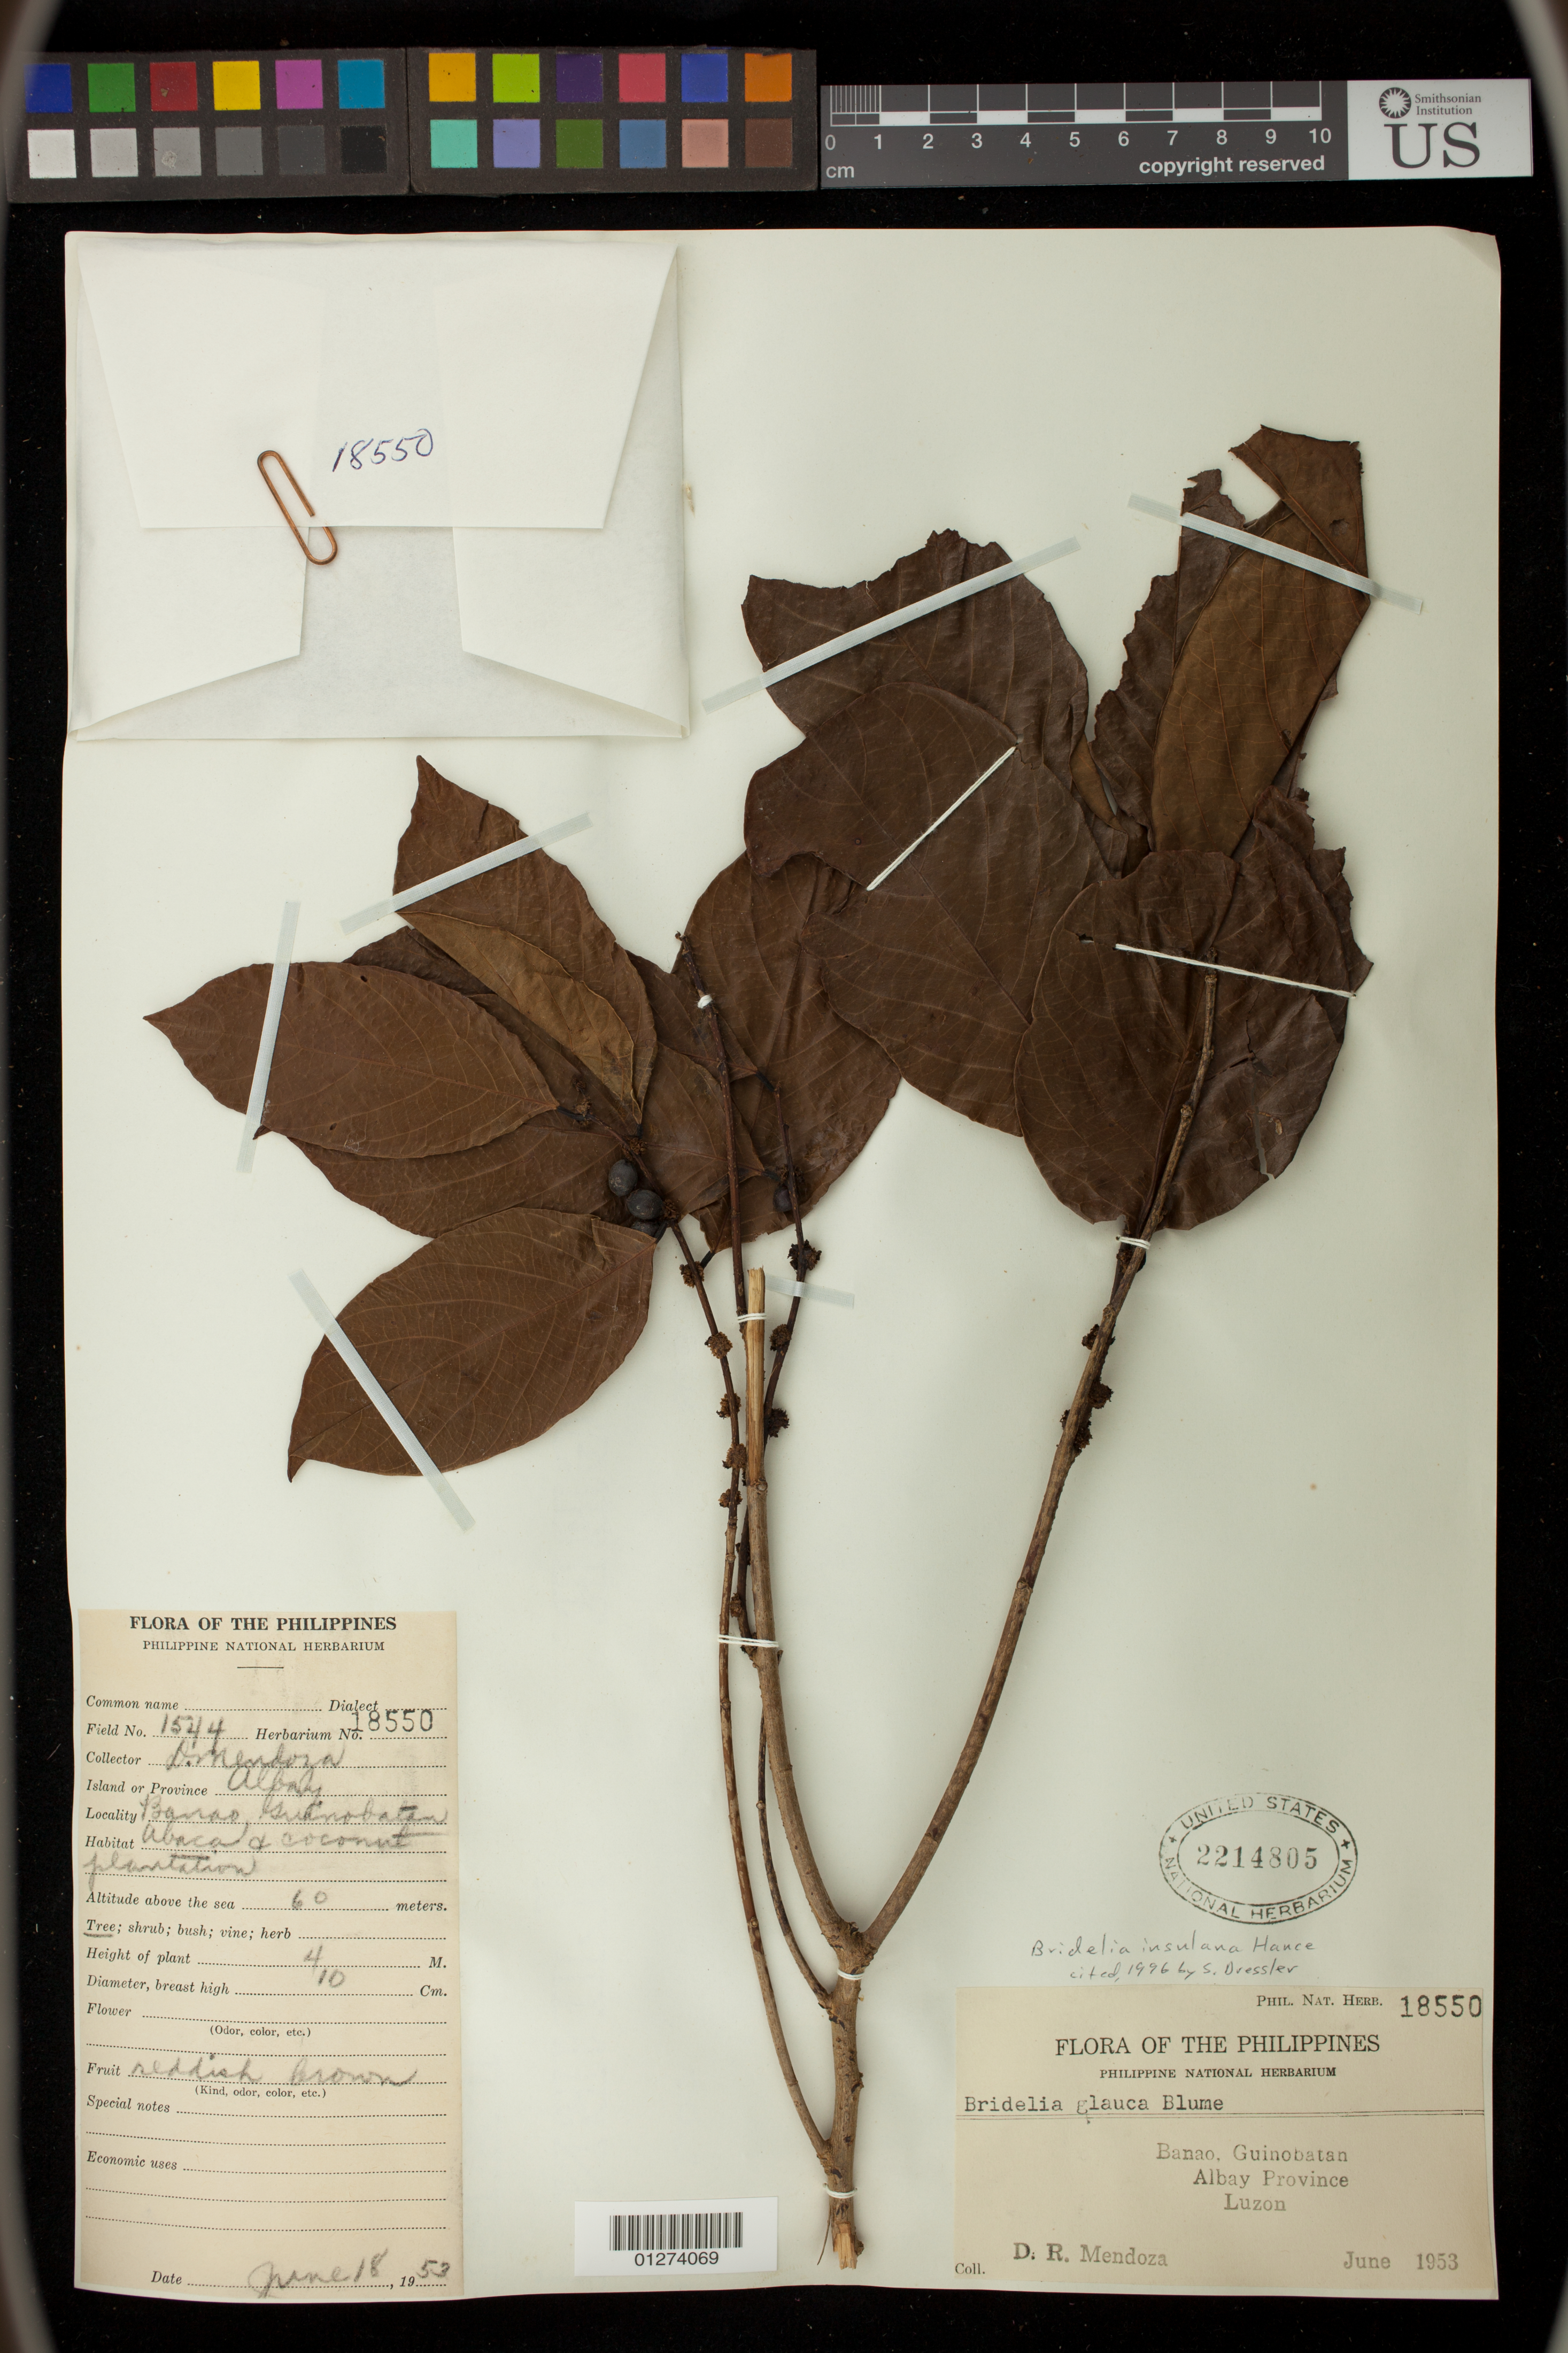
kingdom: Plantae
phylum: Tracheophyta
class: Magnoliopsida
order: Malpighiales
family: Phyllanthaceae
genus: Bridelia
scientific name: Bridelia insulana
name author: Hance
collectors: D. Mendoza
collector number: Phil. Nat. Herb. 18550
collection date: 1953-06-18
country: Philippines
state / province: Bicol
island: Luzon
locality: Banao, Guinobatan, Albay Province, Luzon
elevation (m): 60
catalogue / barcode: US 2214805